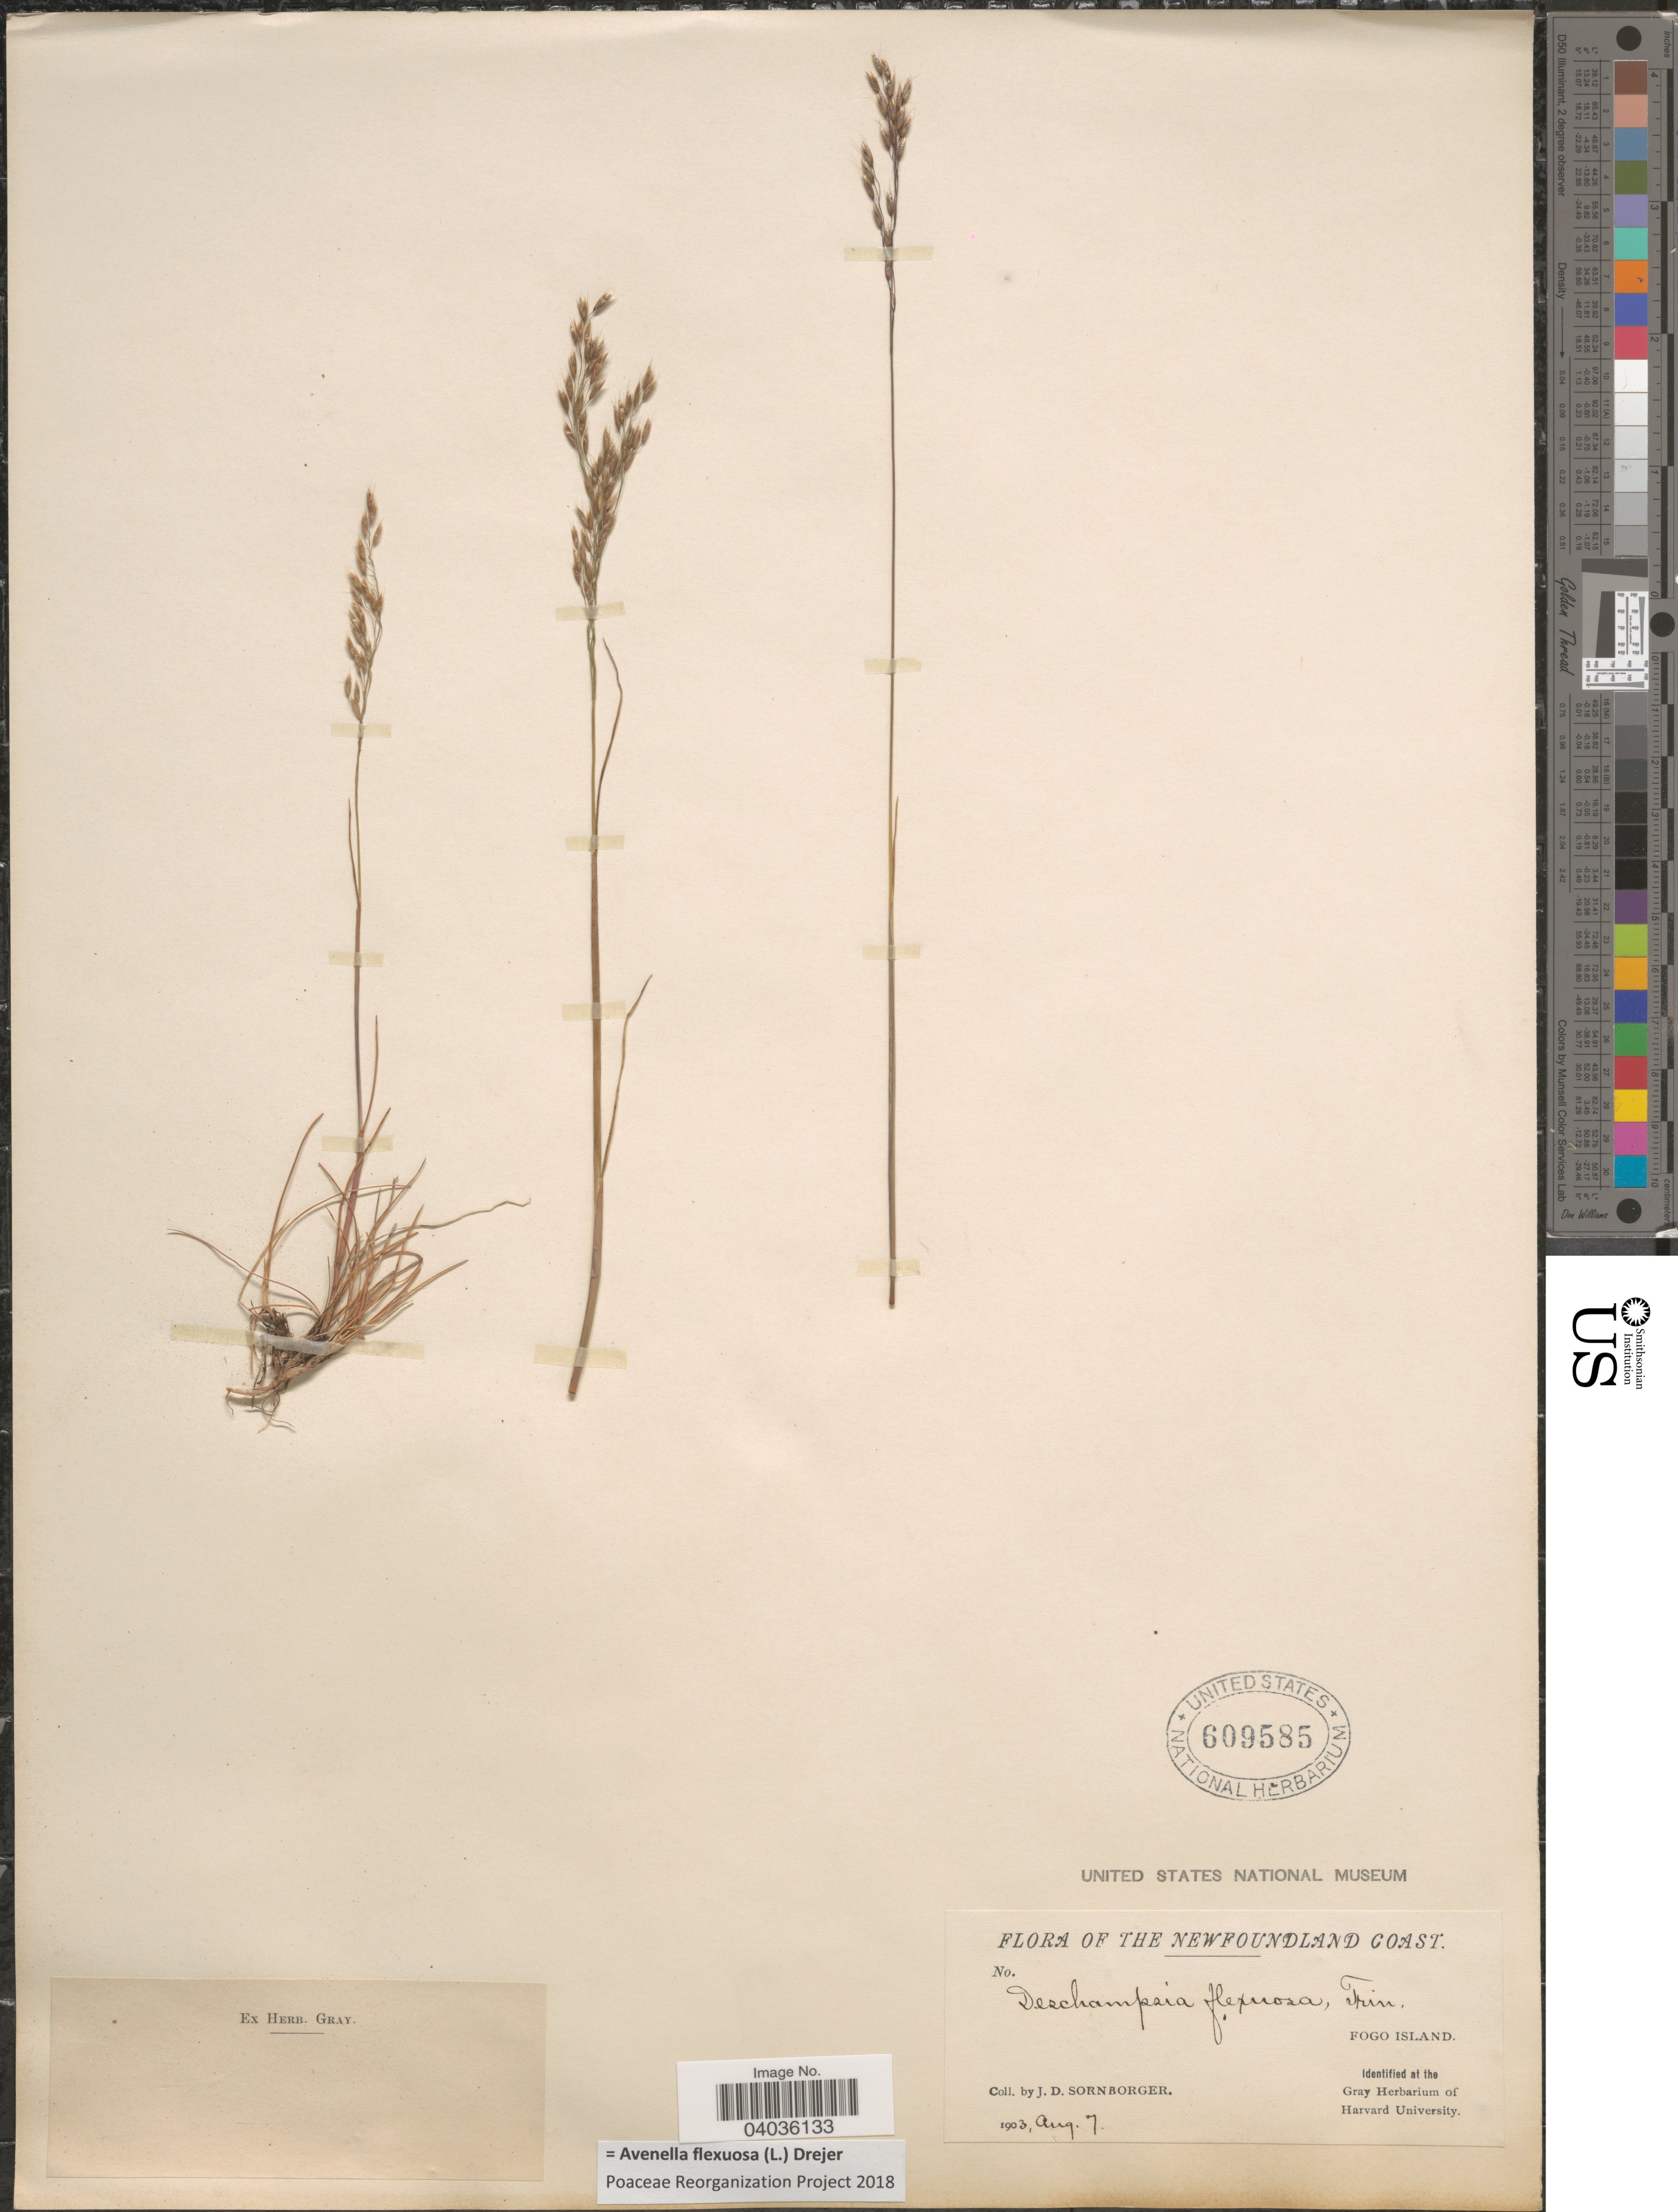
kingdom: Plantae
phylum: Tracheophyta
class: Liliopsida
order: Poales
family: Poaceae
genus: Avenella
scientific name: Avenella flexuosa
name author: (L.) Drejer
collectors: J. Sornborger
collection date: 1903-08-07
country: Canada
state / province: Newfoundland and Labrador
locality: Newfoundland Coast. Fogo Island.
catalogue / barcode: US 609585